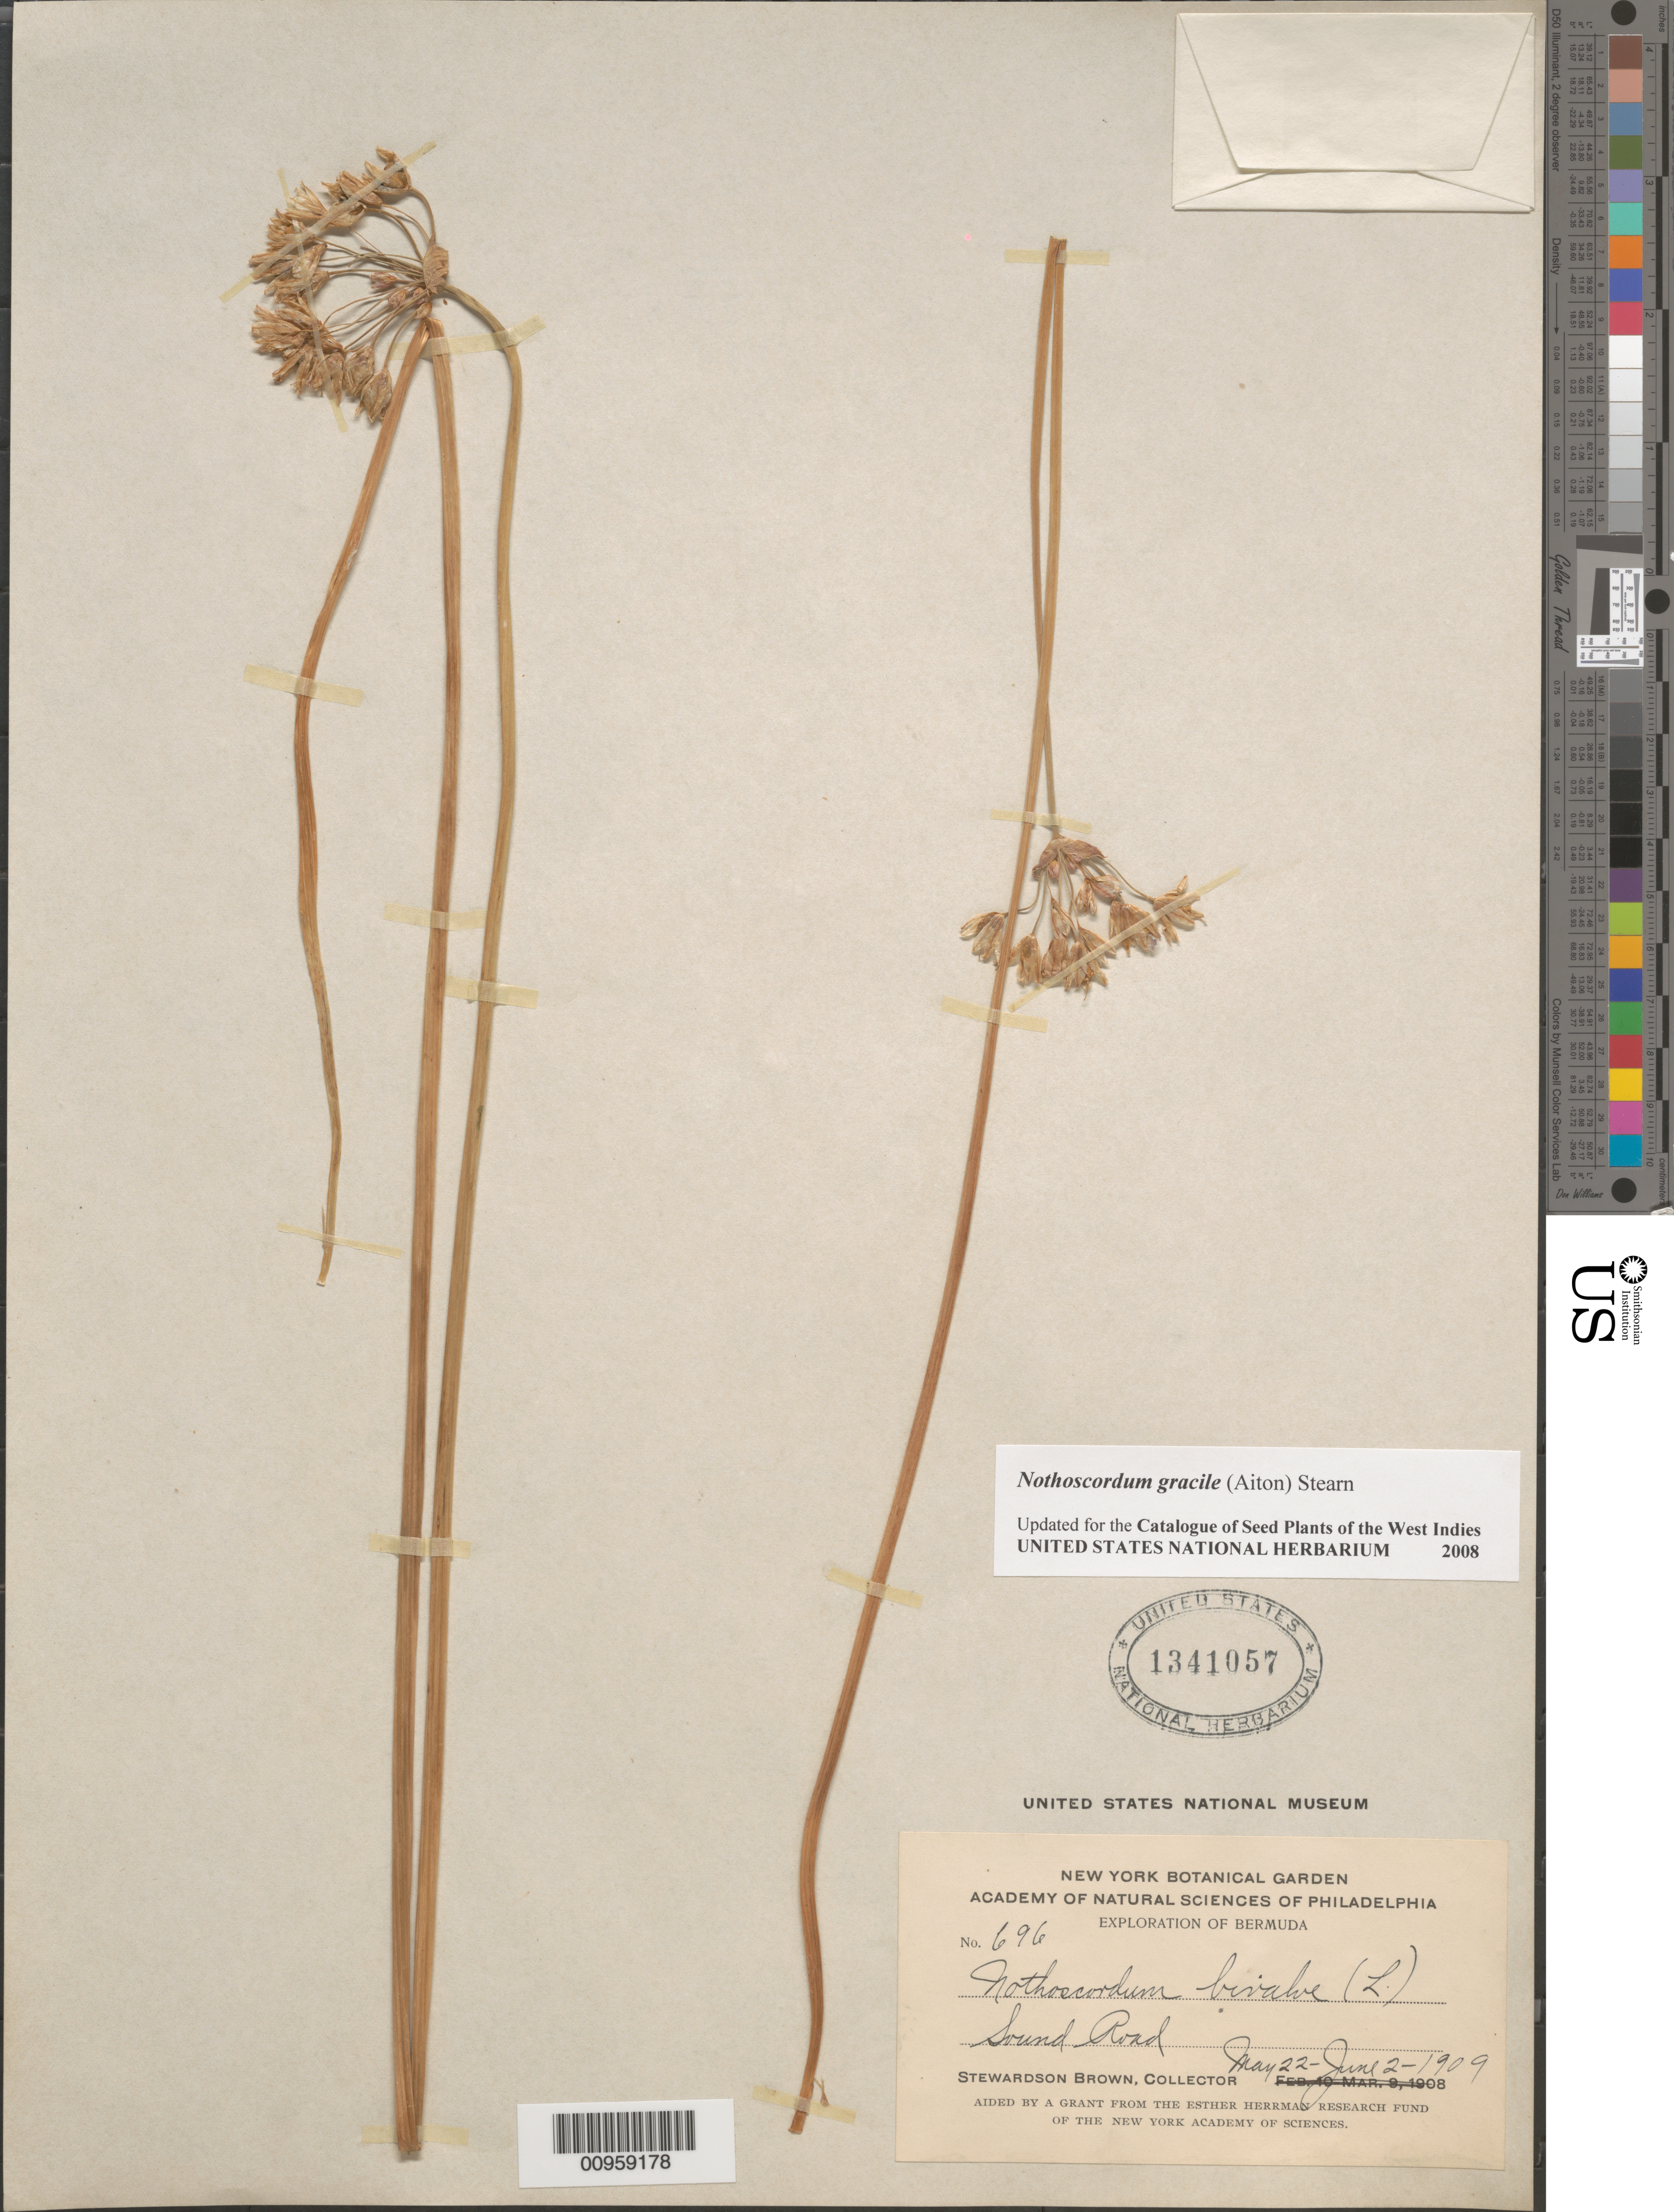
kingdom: Plantae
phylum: Tracheophyta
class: Liliopsida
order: Asparagales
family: Amaryllidaceae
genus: Allium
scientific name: Allium sp.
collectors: S. Brown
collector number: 696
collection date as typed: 22 May 1909 to 02 Jun 1909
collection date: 1909-05-22/1909-06-02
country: Bermuda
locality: Sound Road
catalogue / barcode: US 1341057